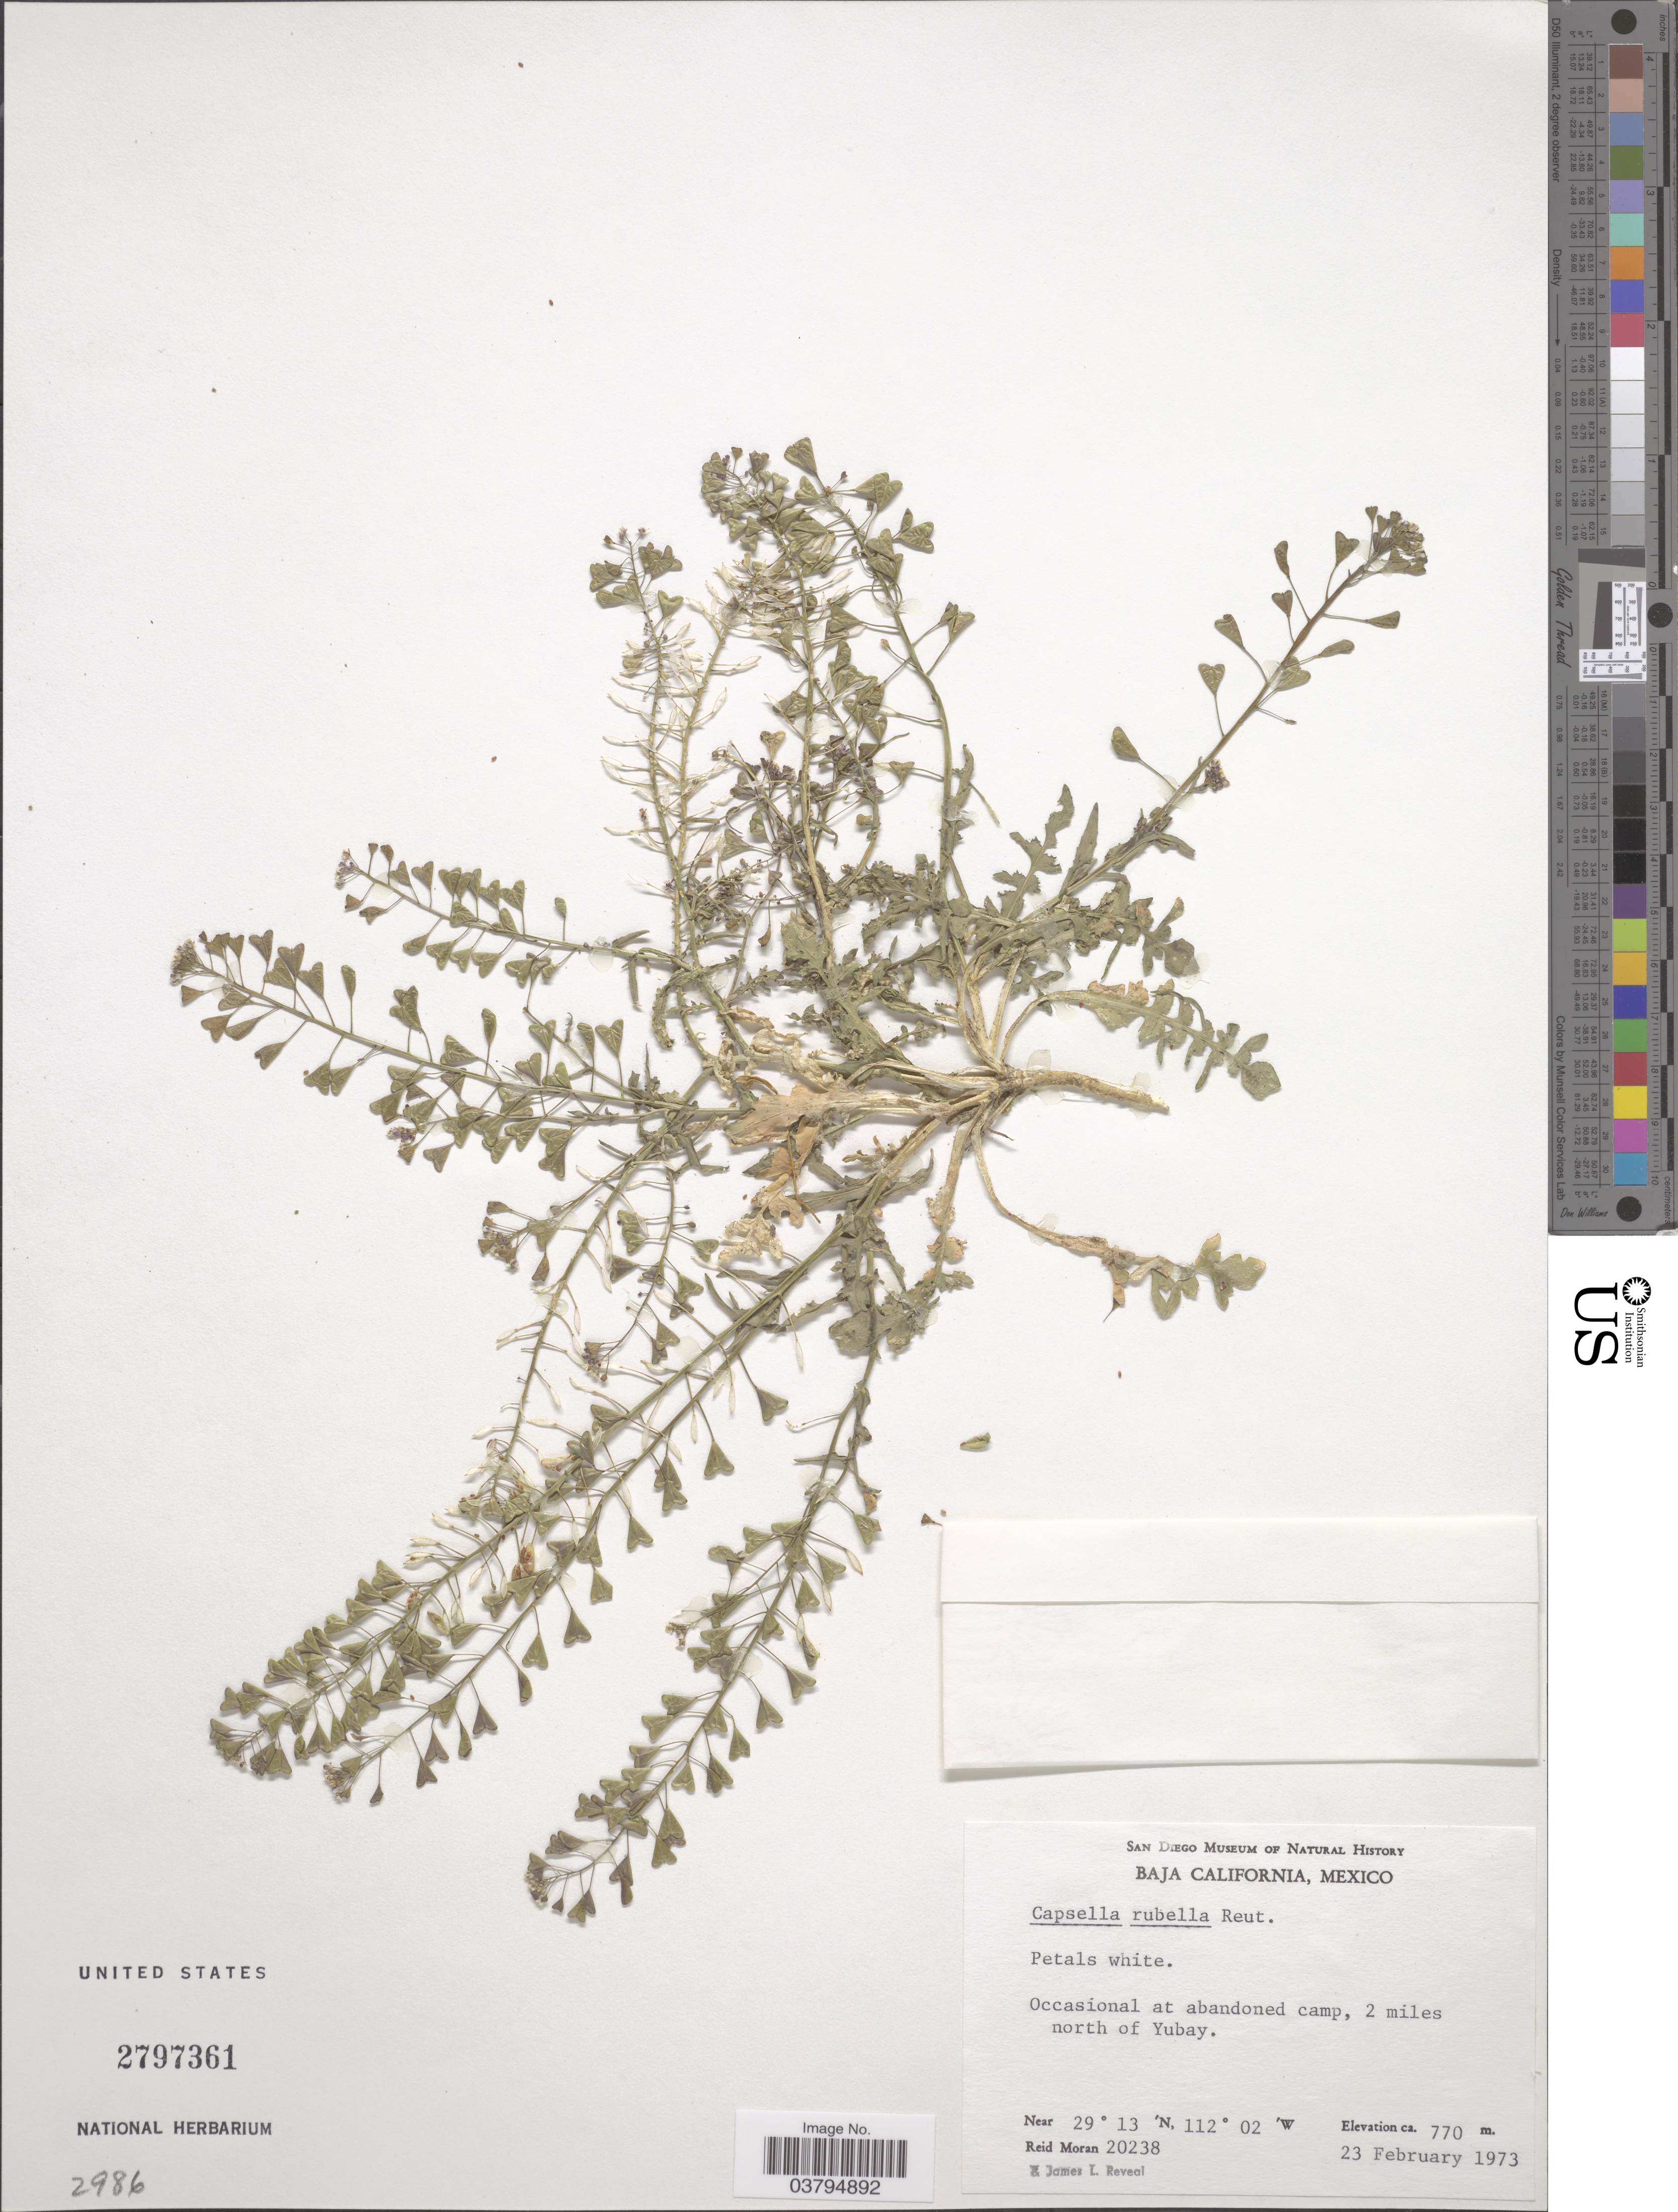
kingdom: Plantae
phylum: Tracheophyta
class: Magnoliopsida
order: Brassicales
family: Brassicaceae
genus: Capsella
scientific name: Capsella rubella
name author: Reut.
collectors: R. Moran & J. L. Reveal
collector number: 20238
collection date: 1973-02-23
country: Mexico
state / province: Baja California Norte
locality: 2 miles north of Yubay.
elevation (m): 770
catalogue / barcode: US 2797361